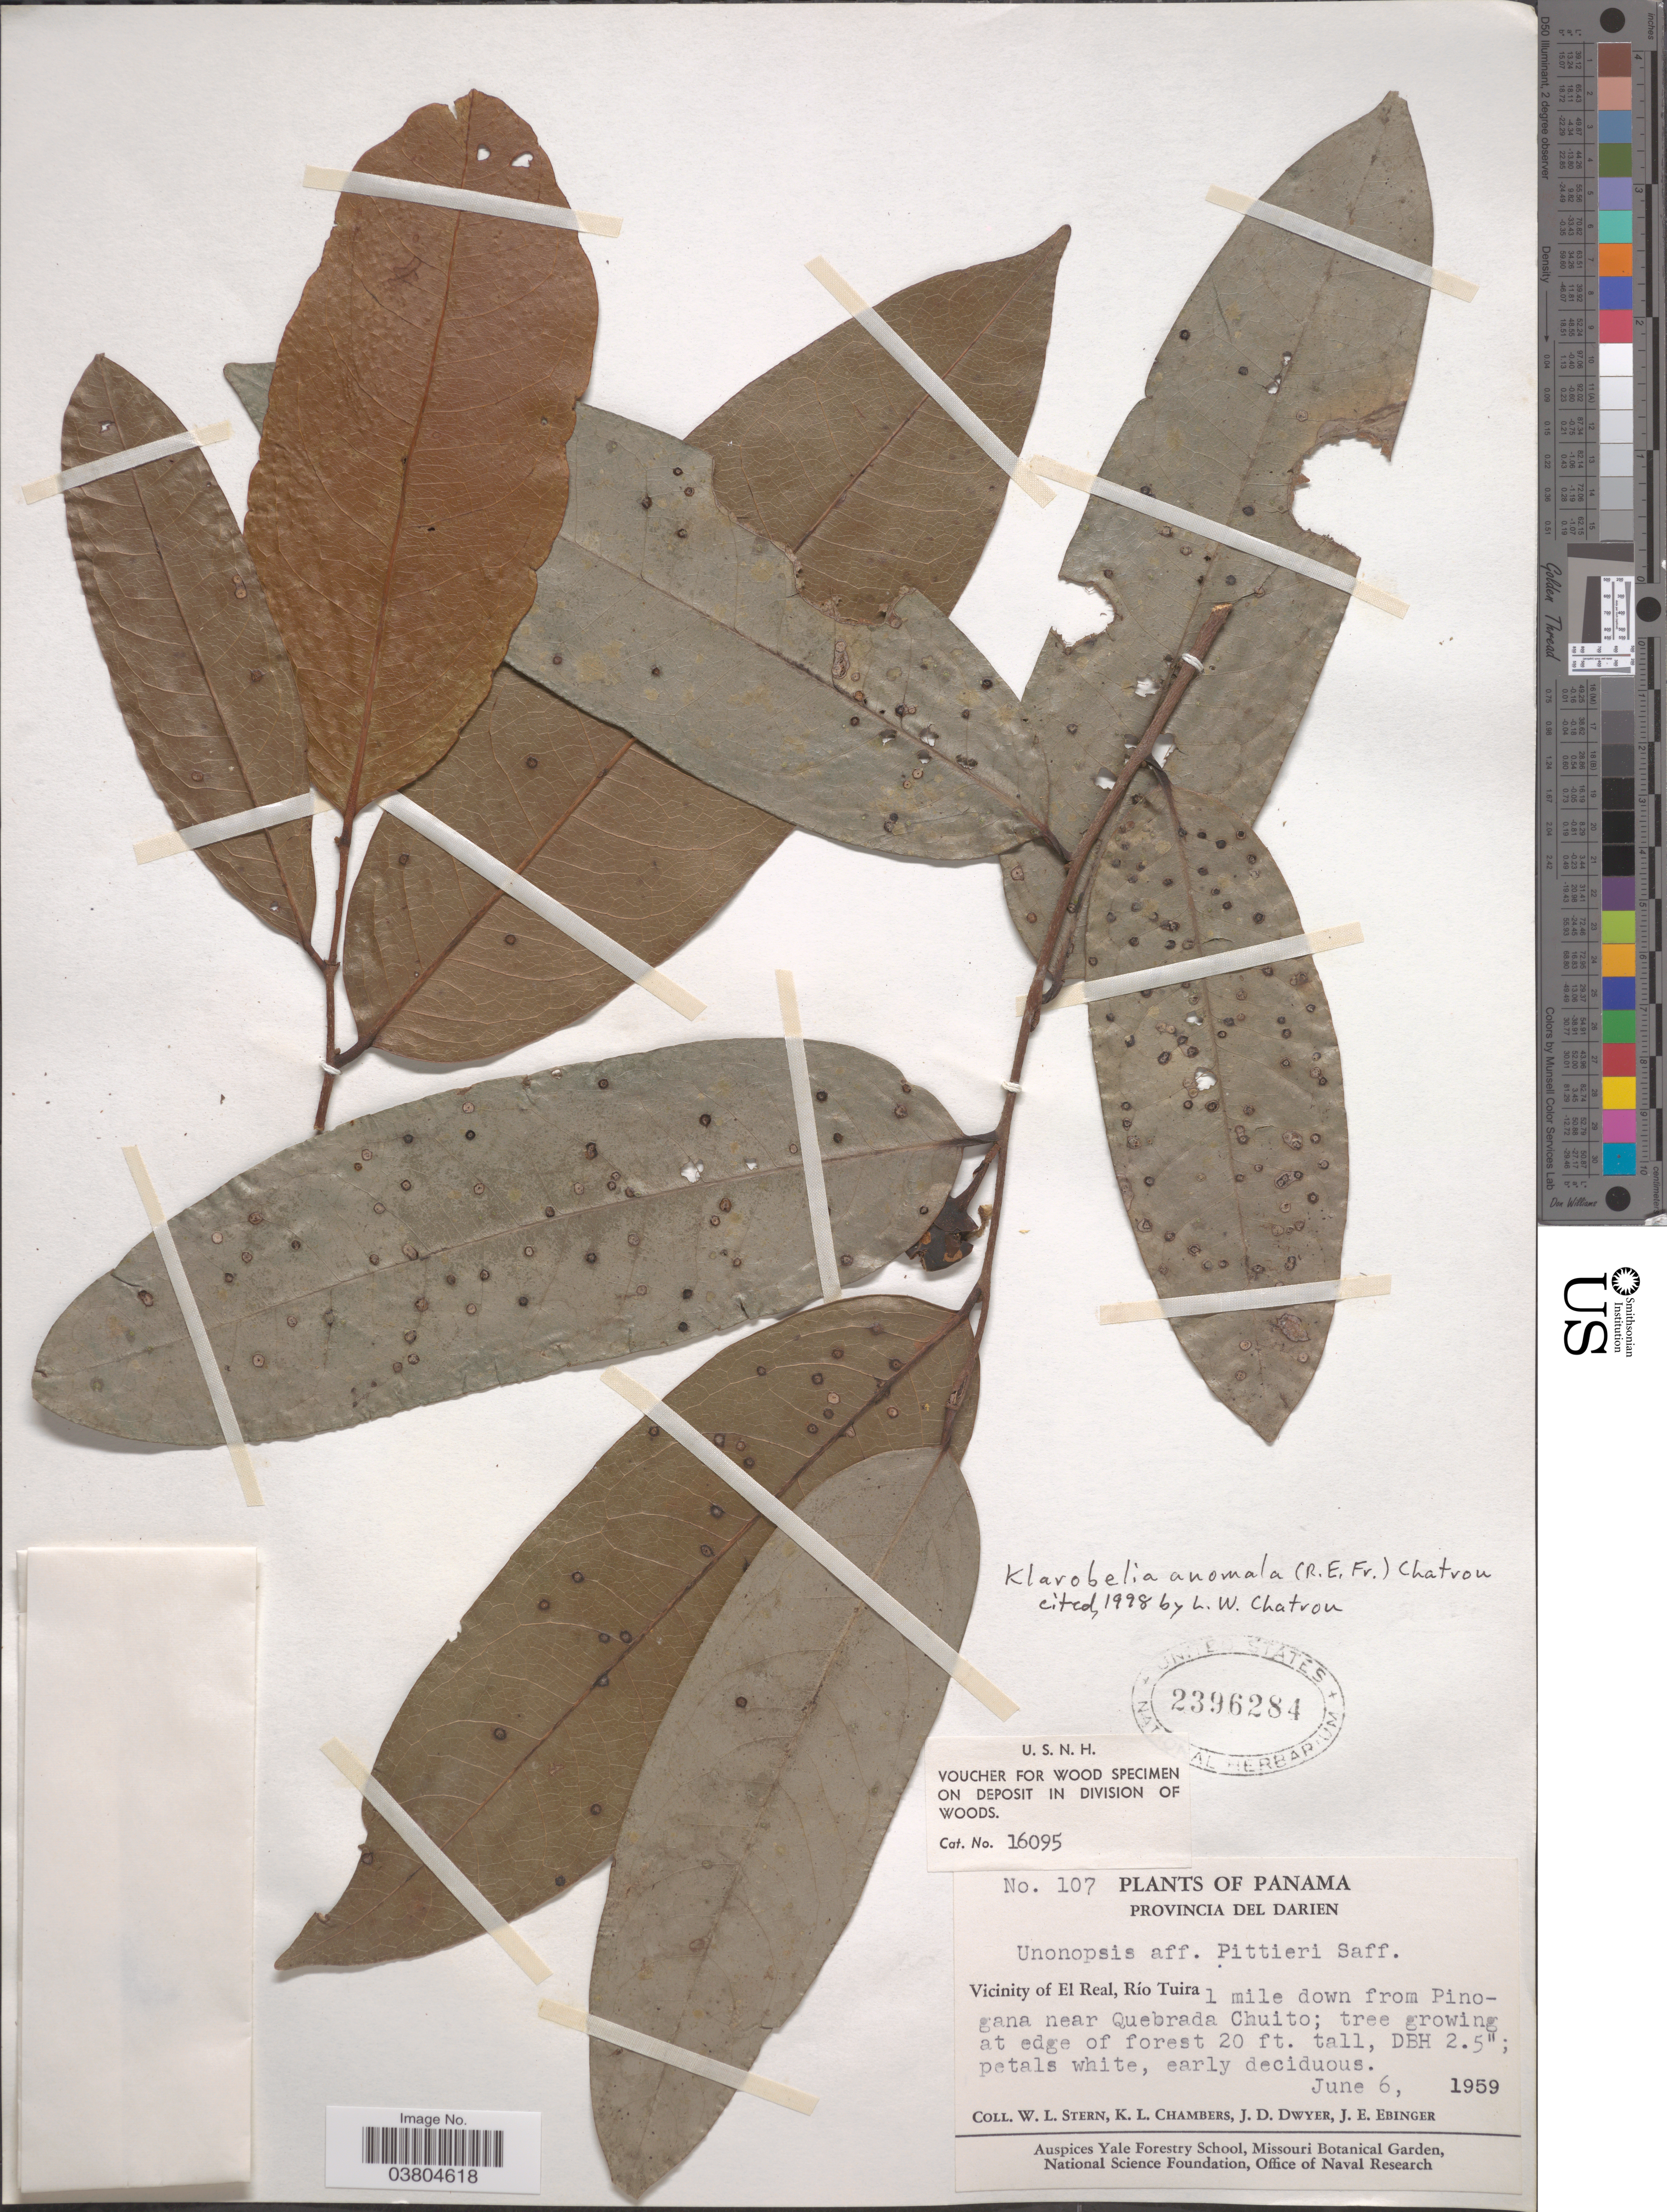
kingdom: Plantae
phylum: Tracheophyta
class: Magnoliopsida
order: Magnoliales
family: Annonaceae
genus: Klarobelia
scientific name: Klarobelia anomala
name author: (R.E. Fr.) Chatrou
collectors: W. L. Stern, K. Chambers, J. D. Dwyer & J. Ebinger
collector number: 107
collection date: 1959-06-06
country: Panama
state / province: Darien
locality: Vicinity of El Real, Río Tuira. 1 mile downstream from Pinogana near Quebrada Chuito.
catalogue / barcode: US 2396284